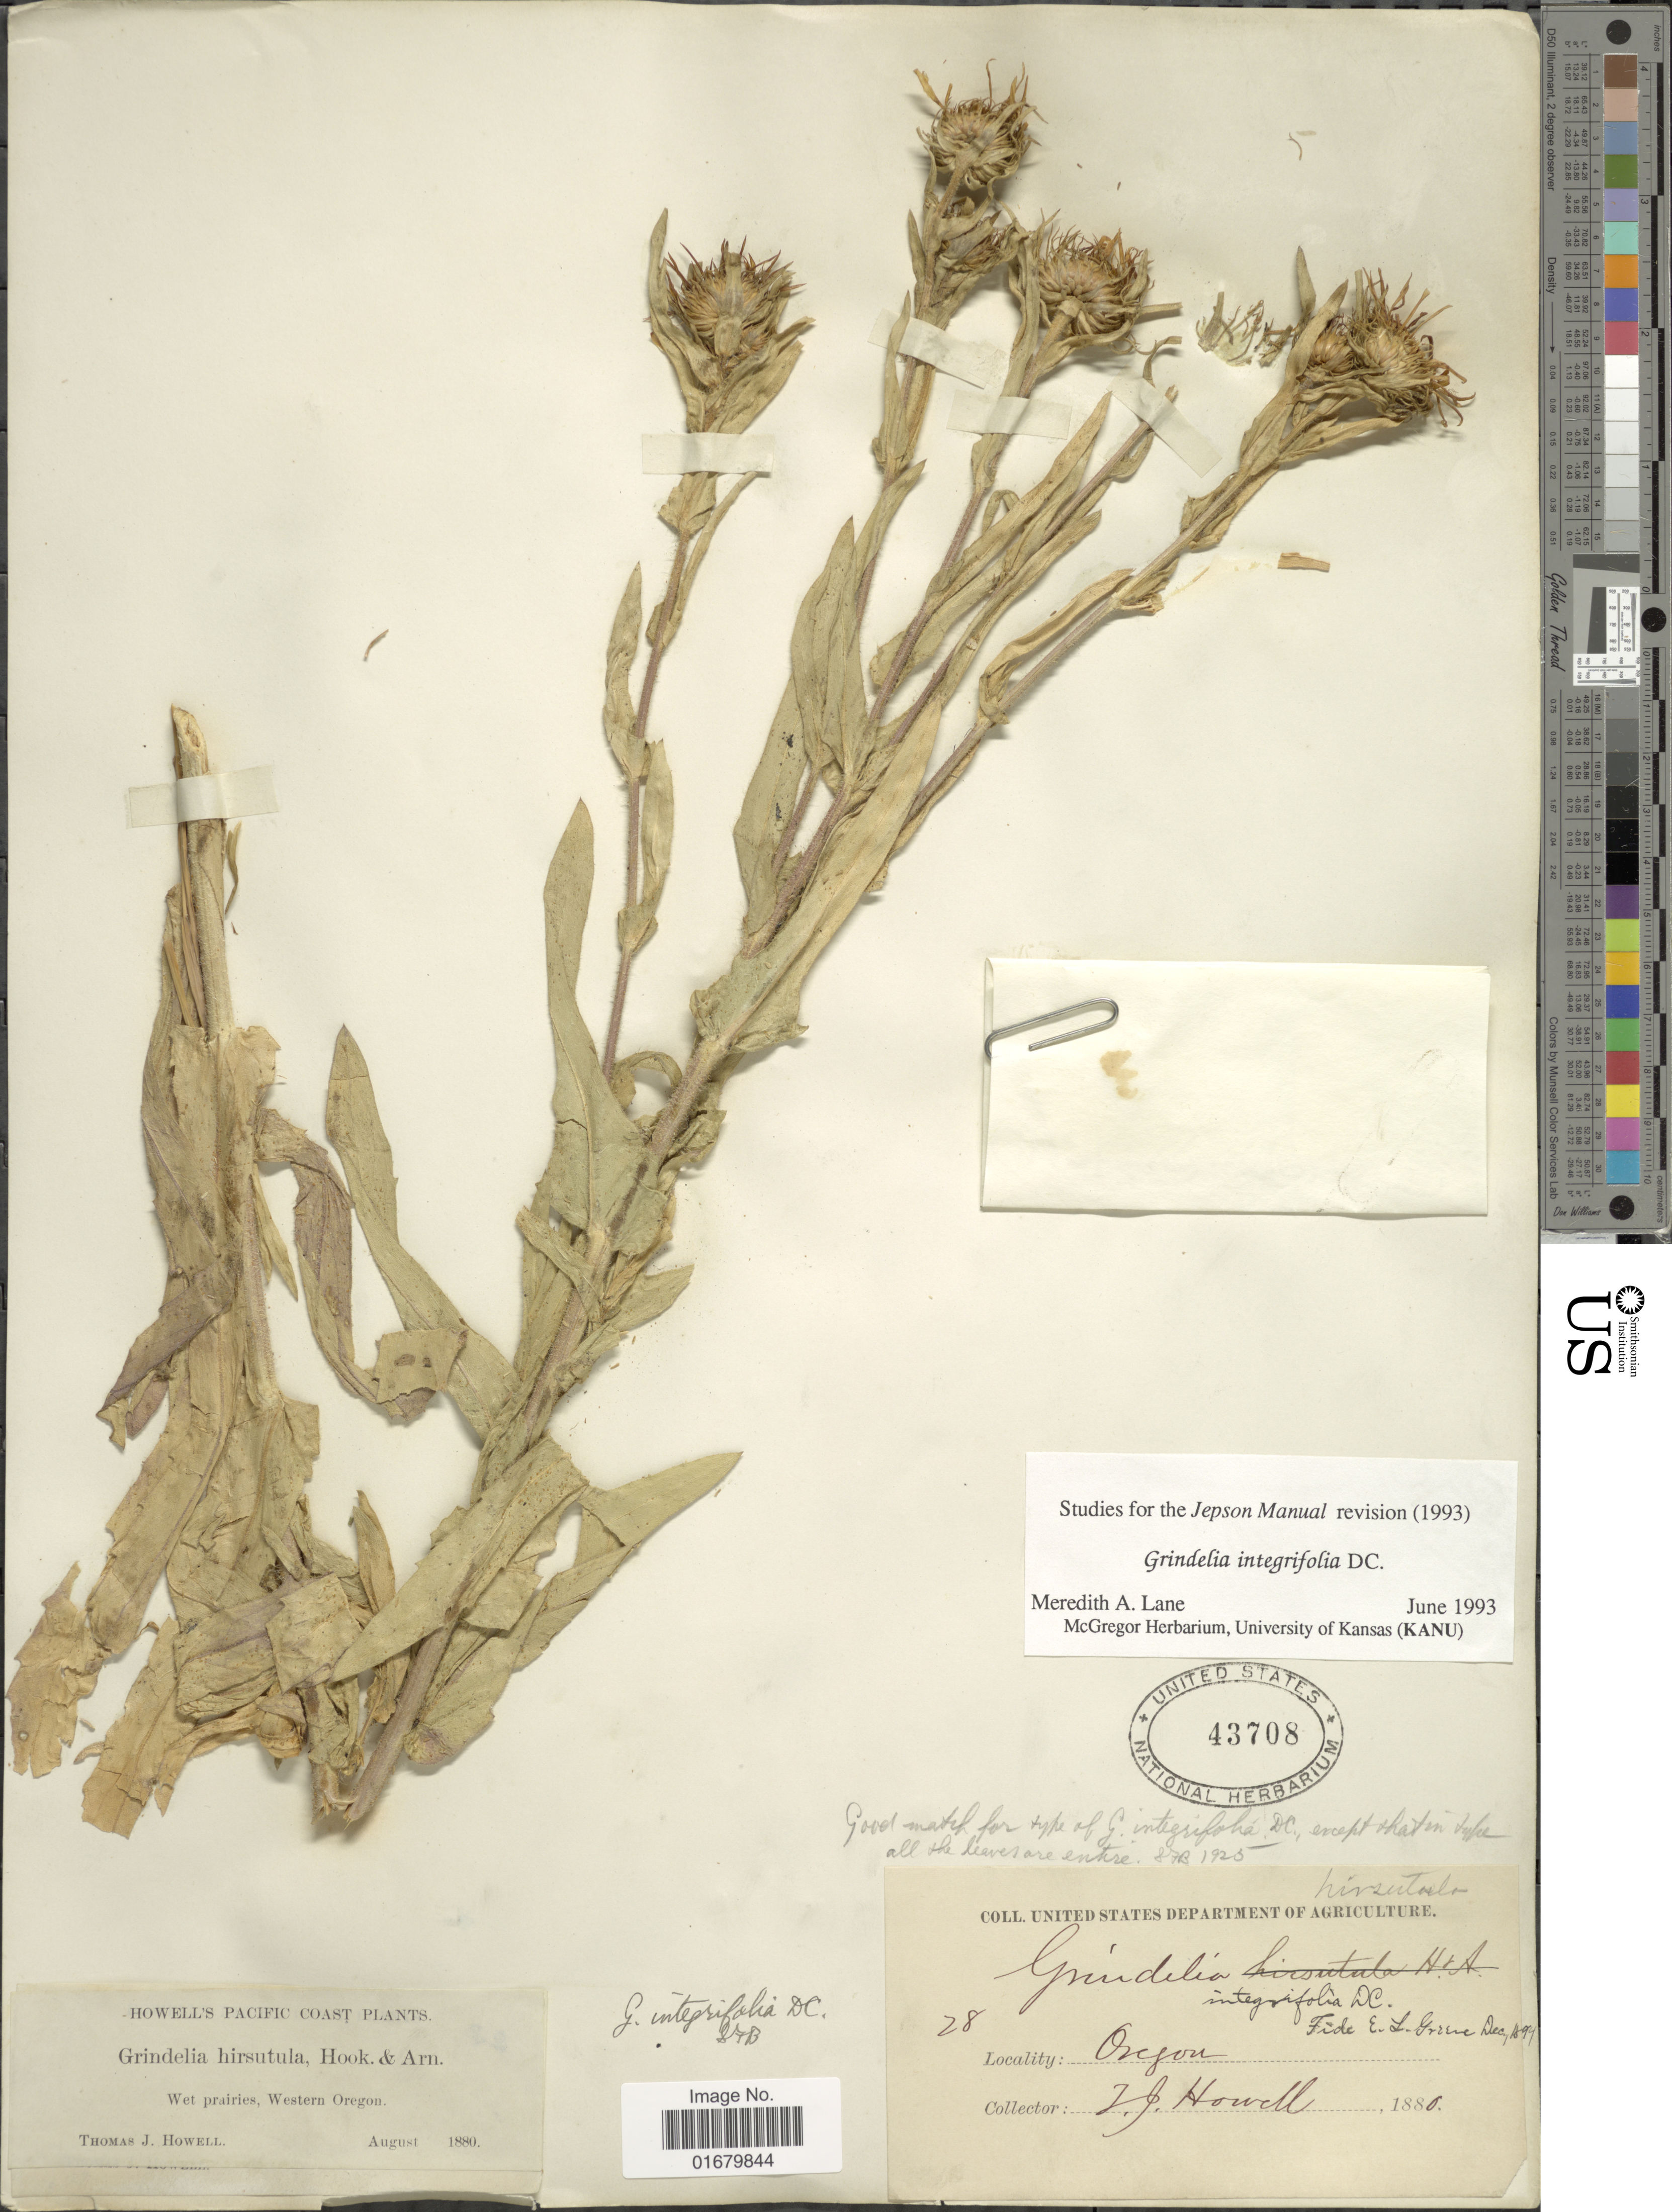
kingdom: Plantae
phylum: Tracheophyta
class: Magnoliopsida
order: Asterales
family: Asteraceae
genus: Grindelia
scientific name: Grindelia integrifolia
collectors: J. T. Howell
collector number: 28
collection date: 1880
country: United States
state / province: Oregon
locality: Oregon.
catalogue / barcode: US 43708